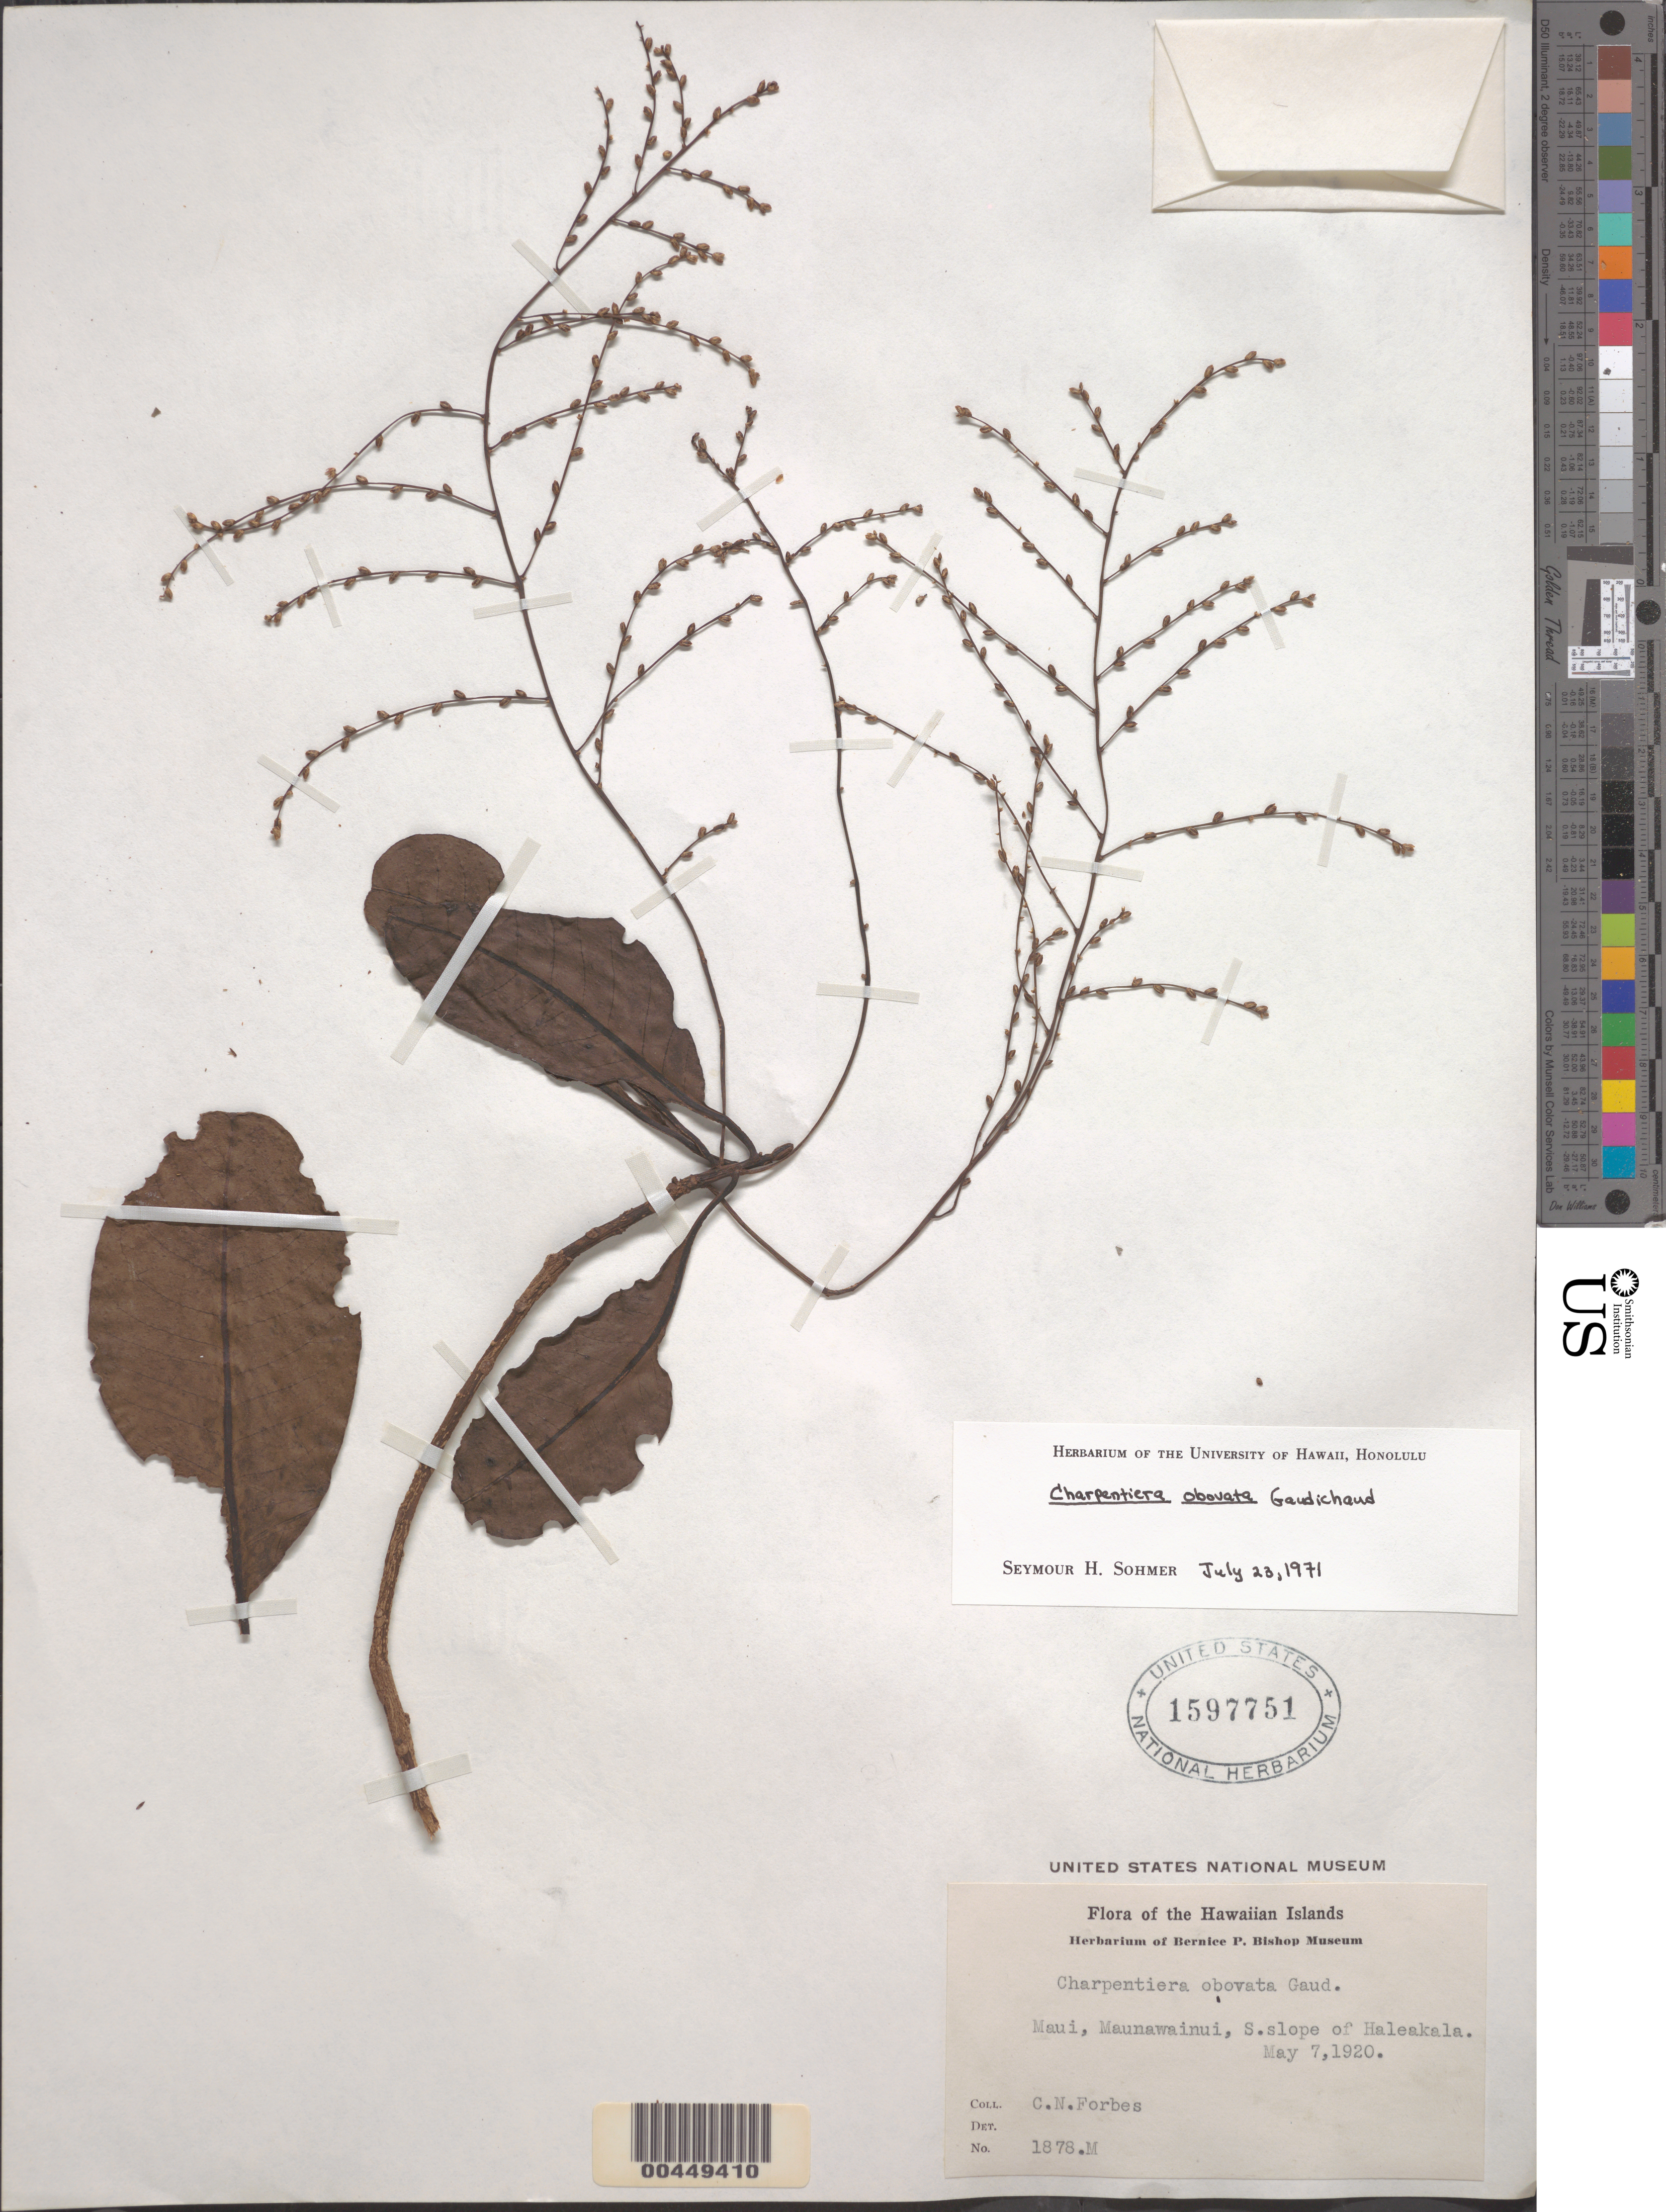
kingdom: Plantae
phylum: Tracheophyta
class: Magnoliopsida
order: Caryophyllales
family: Amaranthaceae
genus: Charpentiera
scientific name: Charpentiera obovata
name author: Gaudich.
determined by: Sohmer, S. H.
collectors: C. N. Forbes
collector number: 1878.M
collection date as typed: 7 May 1920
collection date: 1920-05-07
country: United States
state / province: Hawaii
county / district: Maui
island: Maui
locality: Maunawainui, S slope of Haleakala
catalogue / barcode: US 1597751